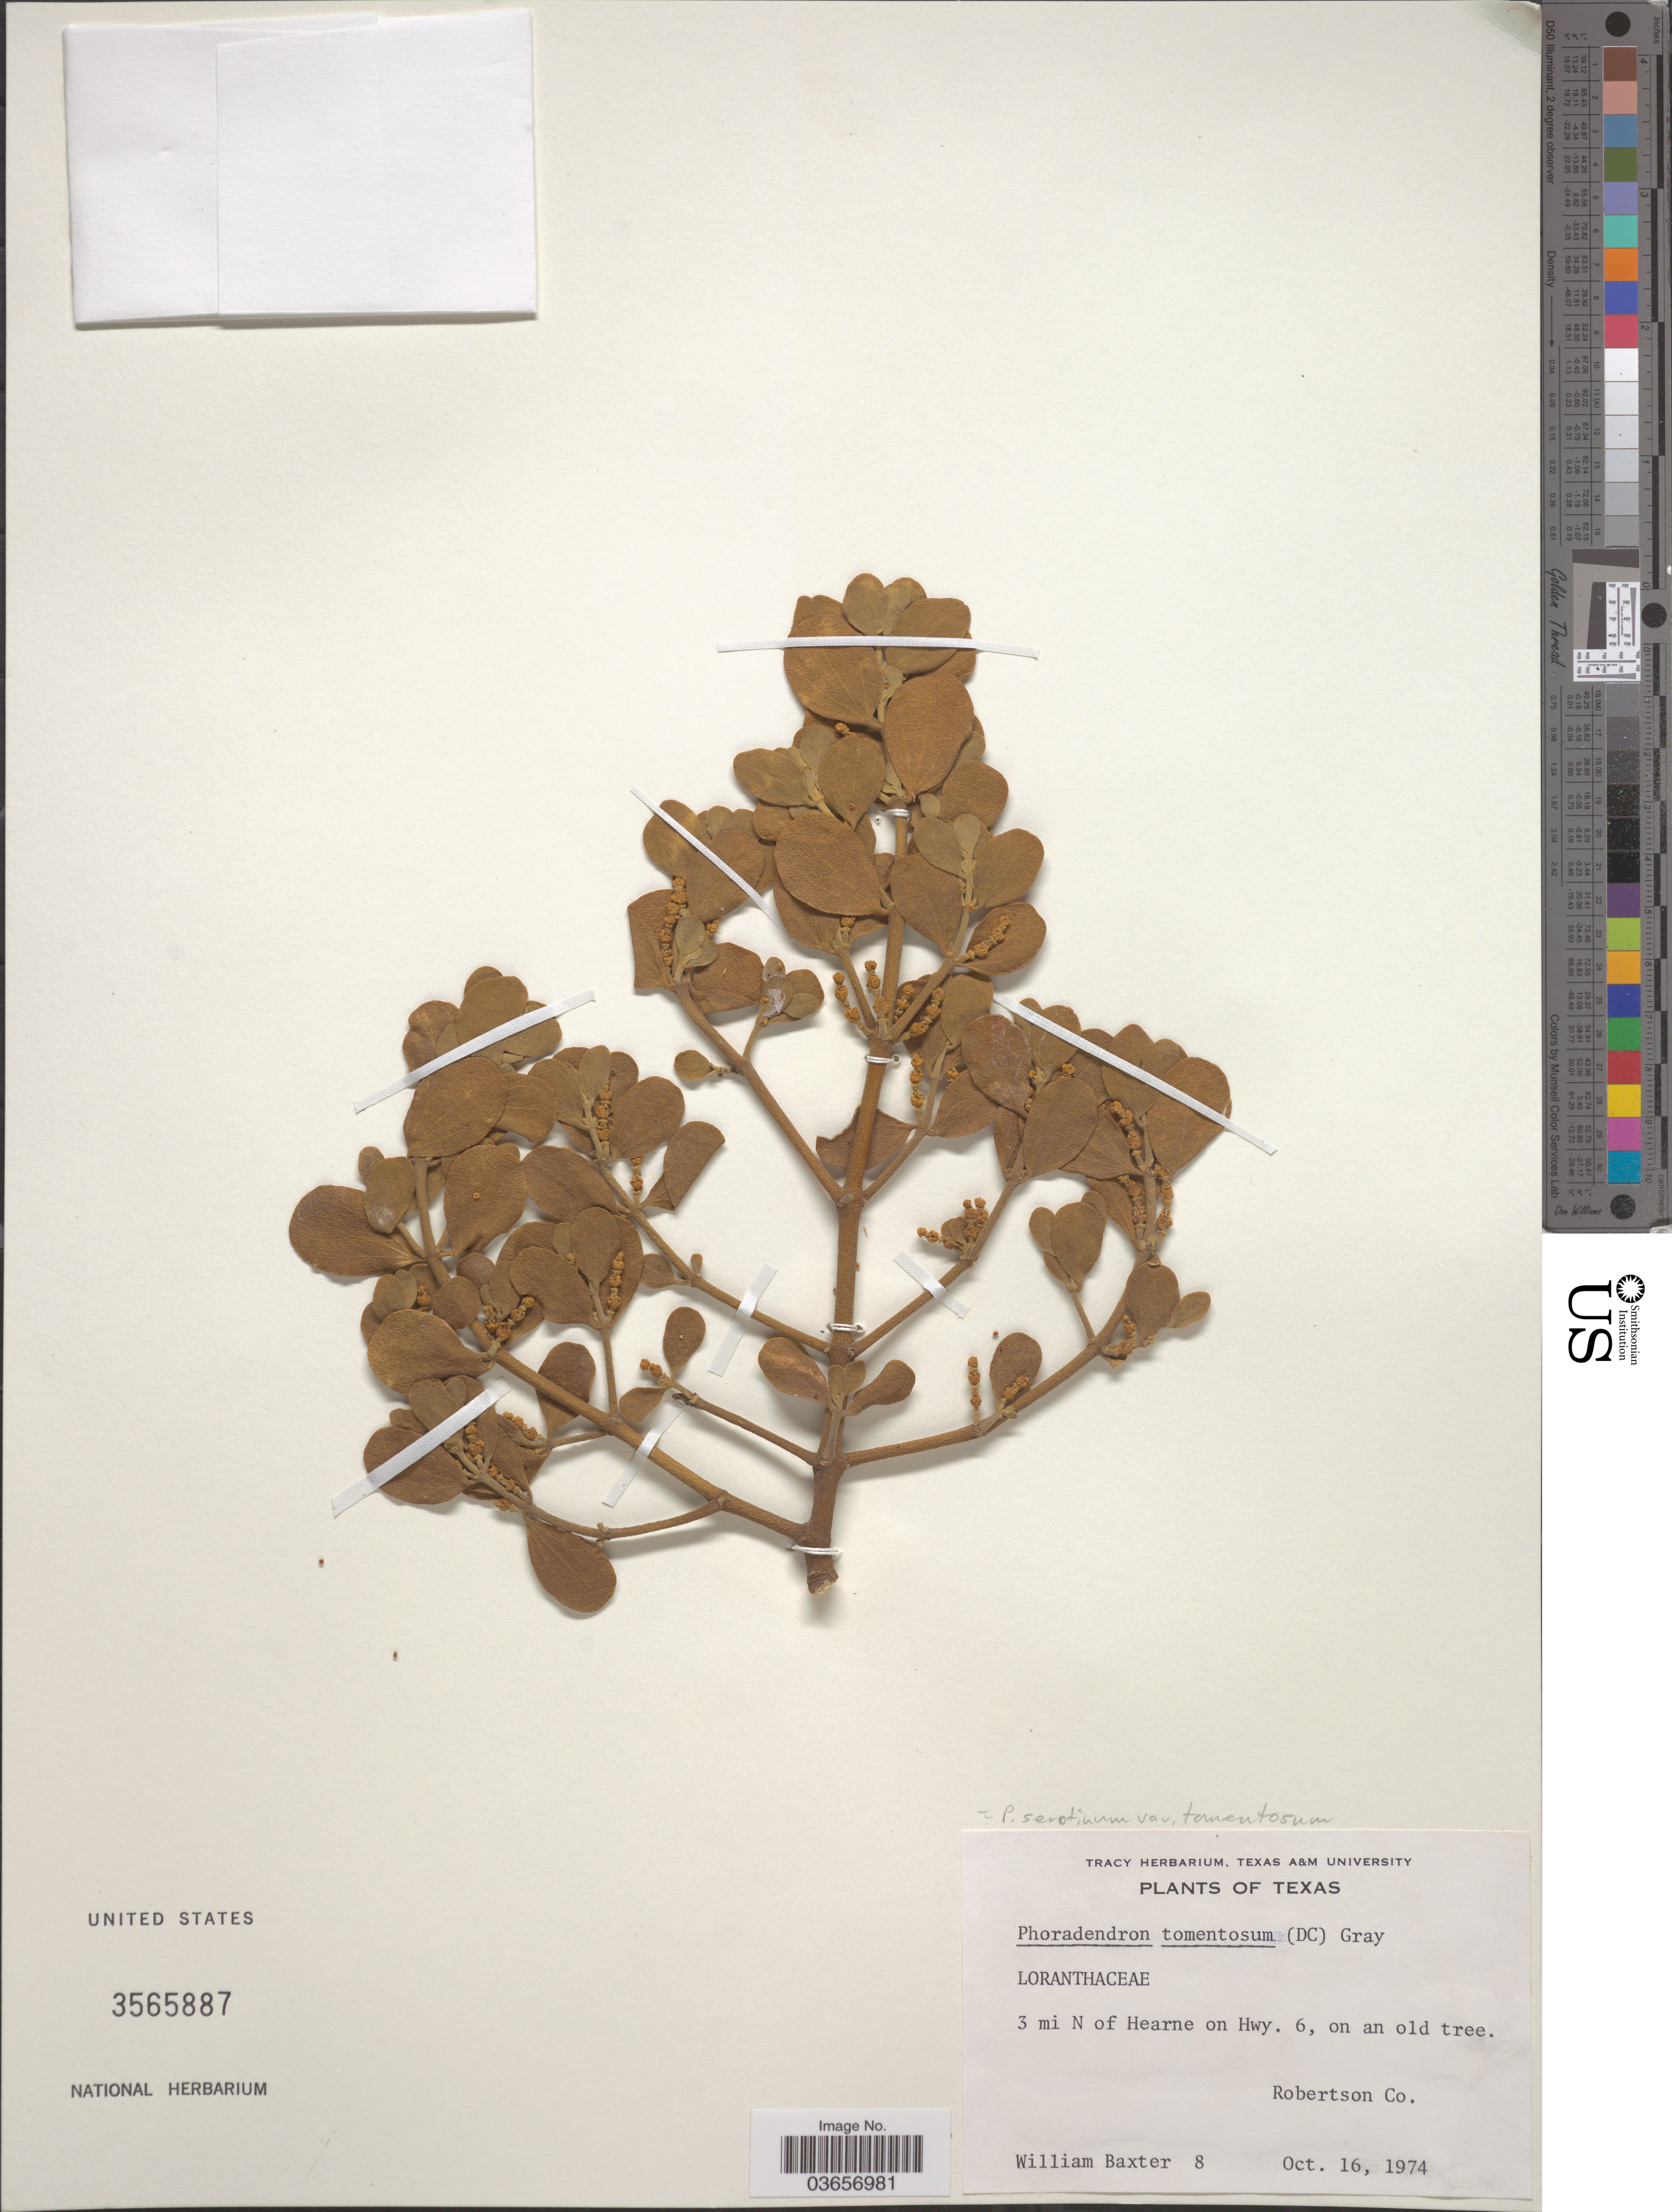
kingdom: Plantae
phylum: Tracheophyta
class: Magnoliopsida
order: Santalales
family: Viscaceae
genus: Phoradendron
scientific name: Phoradendron tomentosum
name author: DC.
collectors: W. Baxter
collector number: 8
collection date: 1974-10-16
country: United States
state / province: Texas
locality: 3 mi N of Hearne on Hwy. 6. Robertson Co.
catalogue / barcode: US 3565887